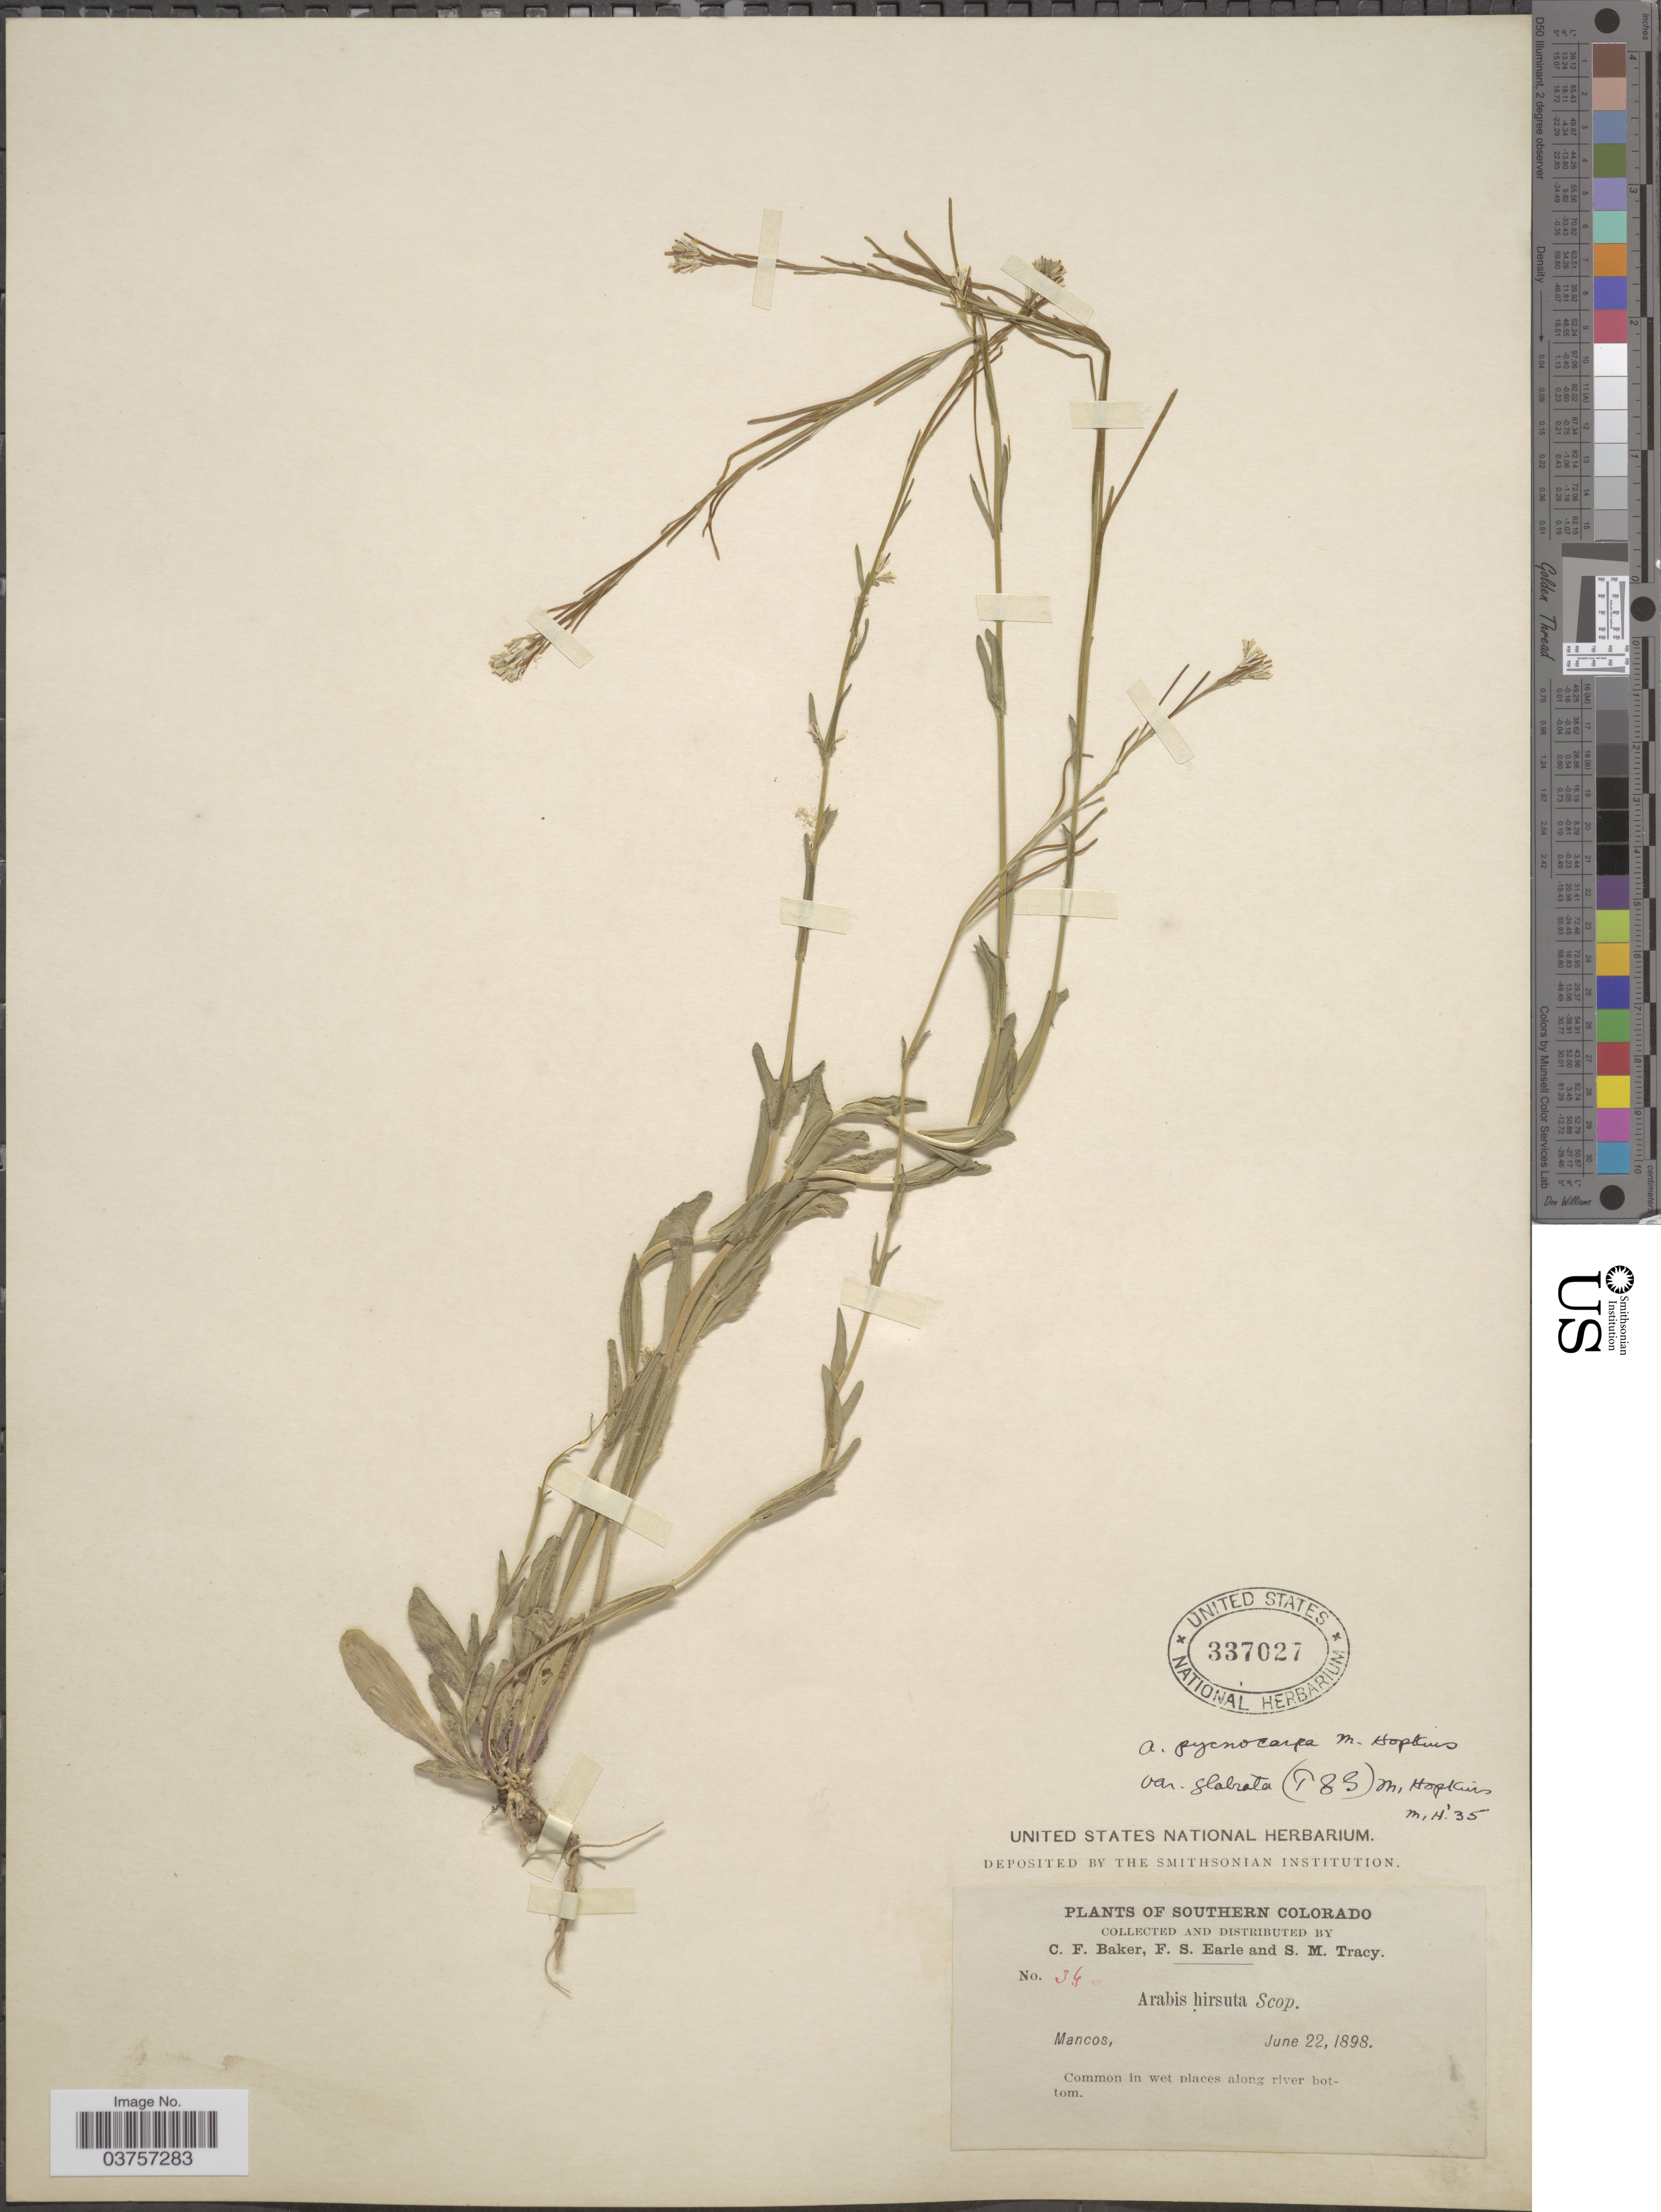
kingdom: Plantae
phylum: Tracheophyta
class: Magnoliopsida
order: Brassicales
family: Brassicaceae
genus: Arabis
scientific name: Arabis hirsuta var. pycnocarpa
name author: M. Hopkins & Rollins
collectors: C. F. Baker, F. S. Earle & S. M. Tracy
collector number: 34*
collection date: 1898-06-22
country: United States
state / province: Colorado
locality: Southern Colorado; Mancos.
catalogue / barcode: US 337027